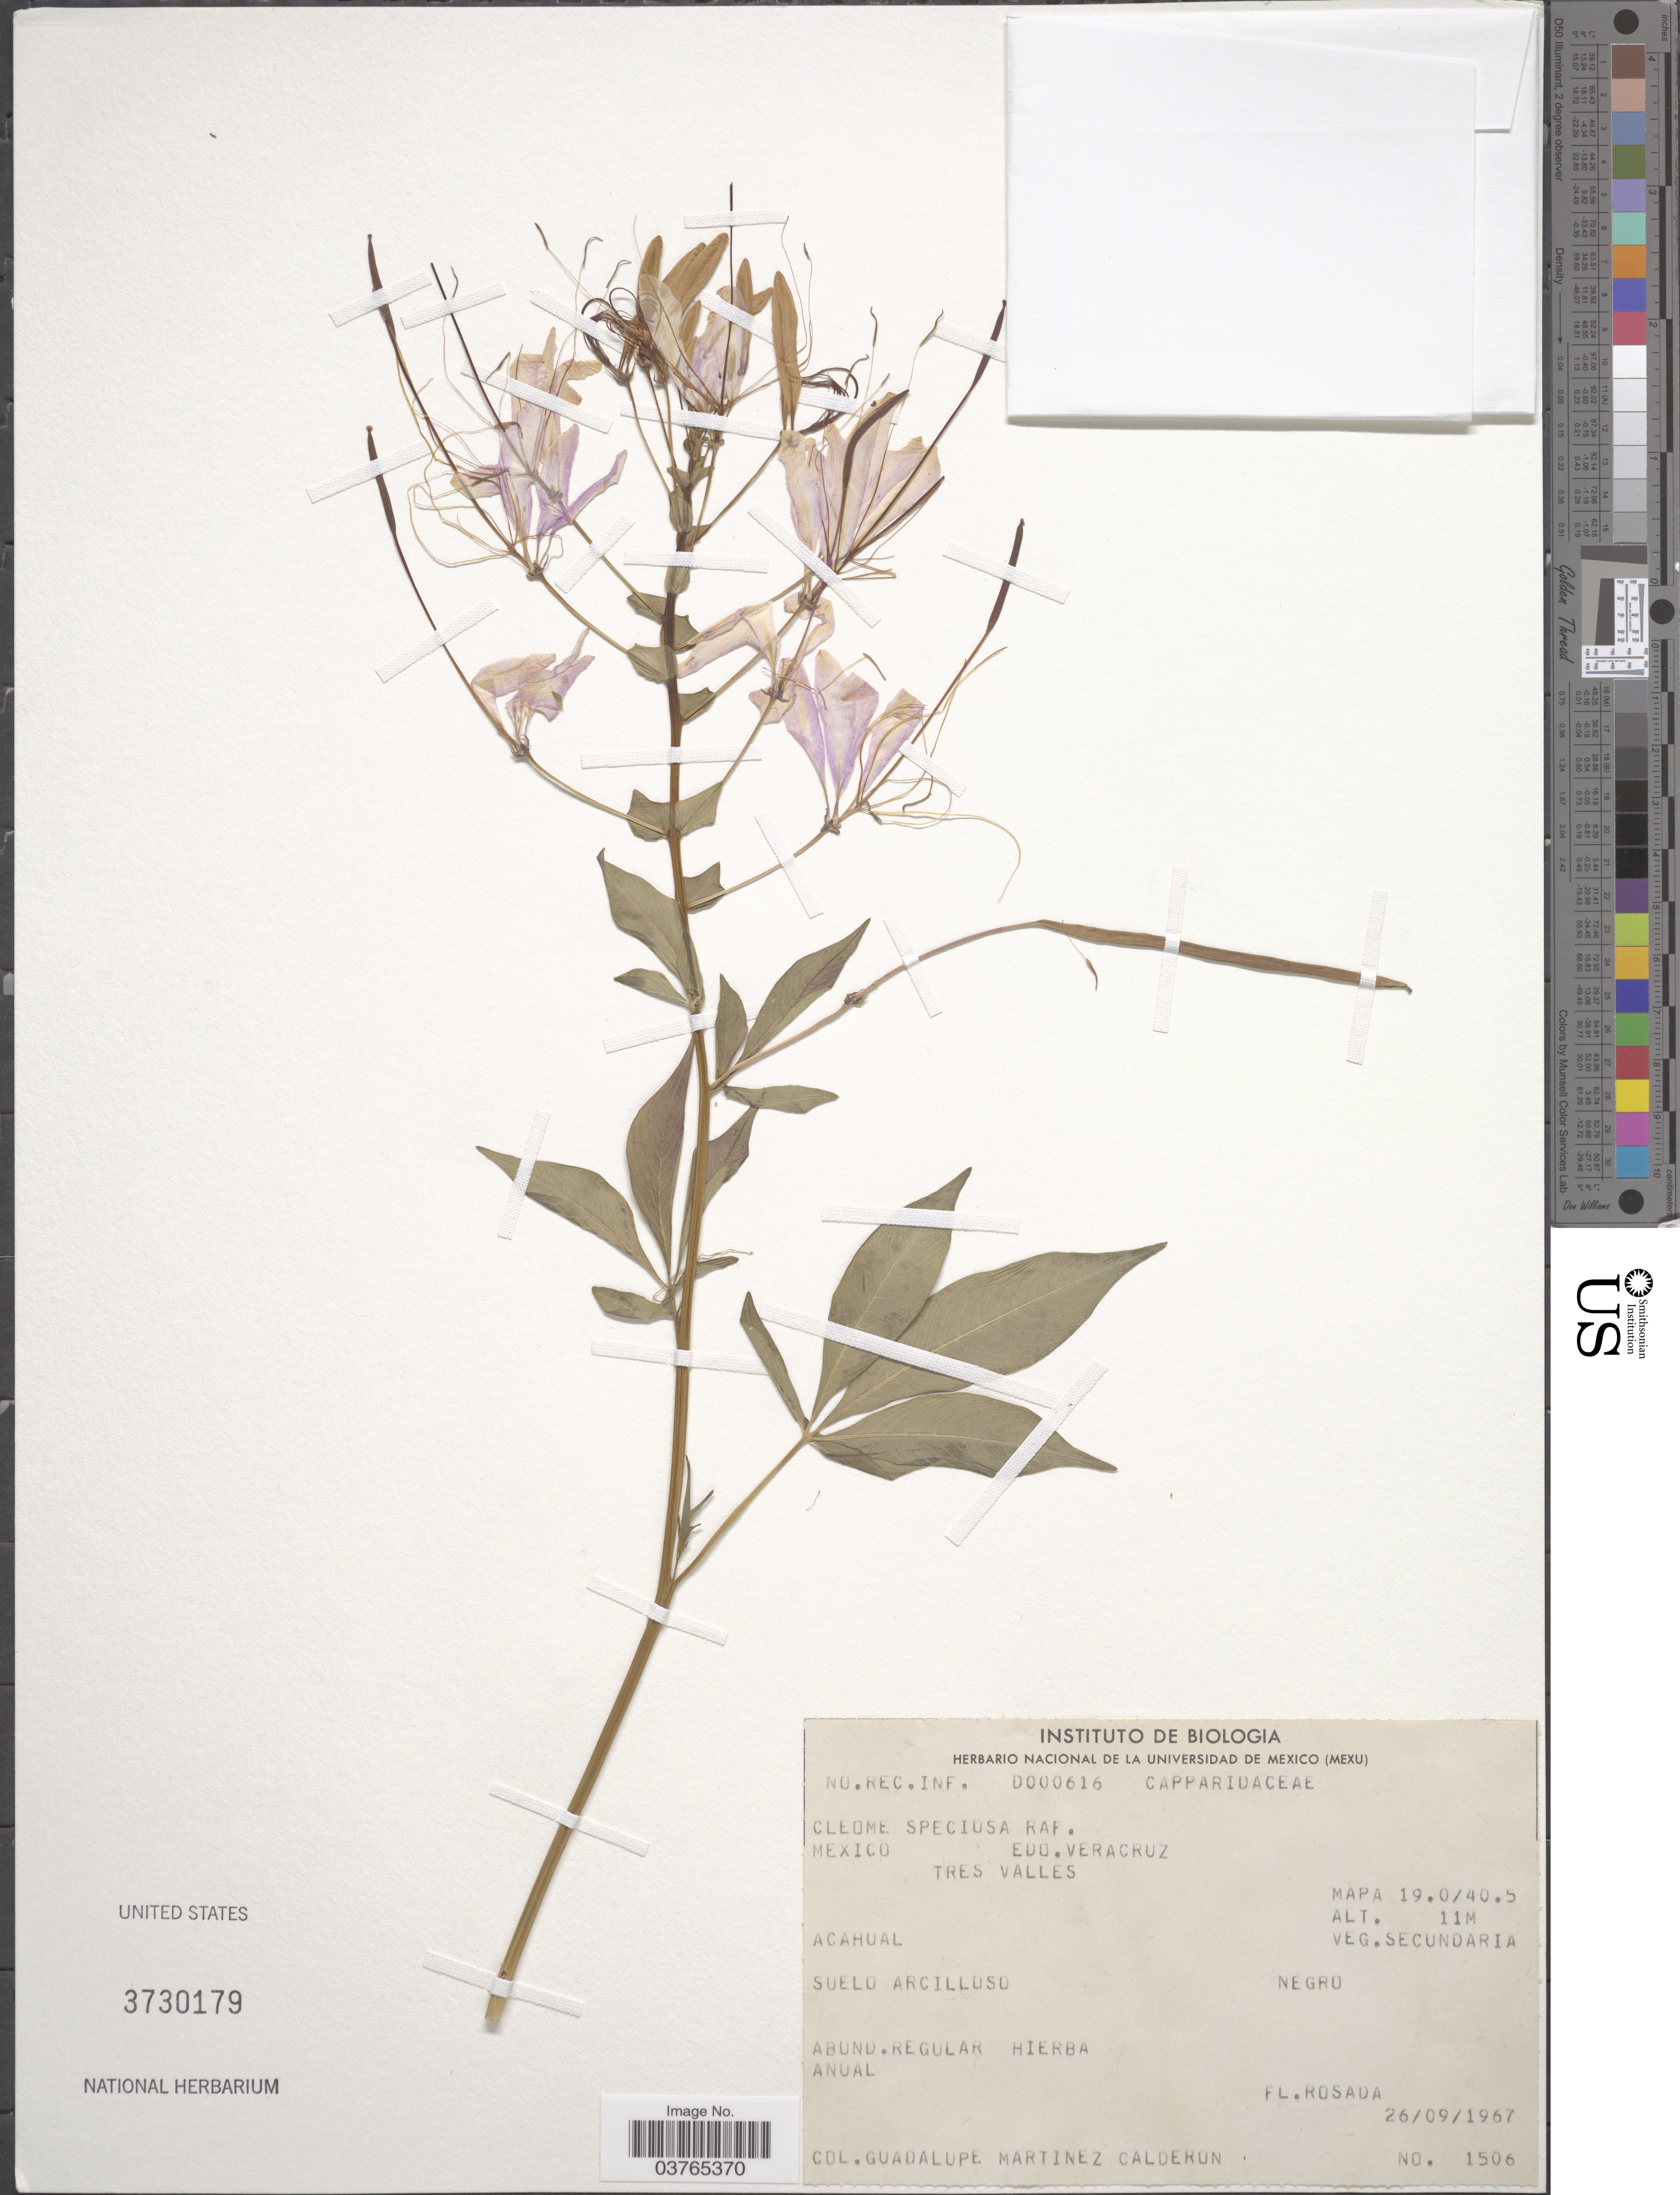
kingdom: Plantae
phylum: Tracheophyta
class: Magnoliopsida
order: Brassicales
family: Cleomaceae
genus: Cleoserrata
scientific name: Cleoserrata speciosa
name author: (Raf.) Iltis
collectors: G. Martinez-C.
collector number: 1506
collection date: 1967-09-26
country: Mexico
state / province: Veracruz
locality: Edo. Veracruz. Tres Valles. Mapa 19.0/40.5. Acahual.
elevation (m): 11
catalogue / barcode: US 3730179